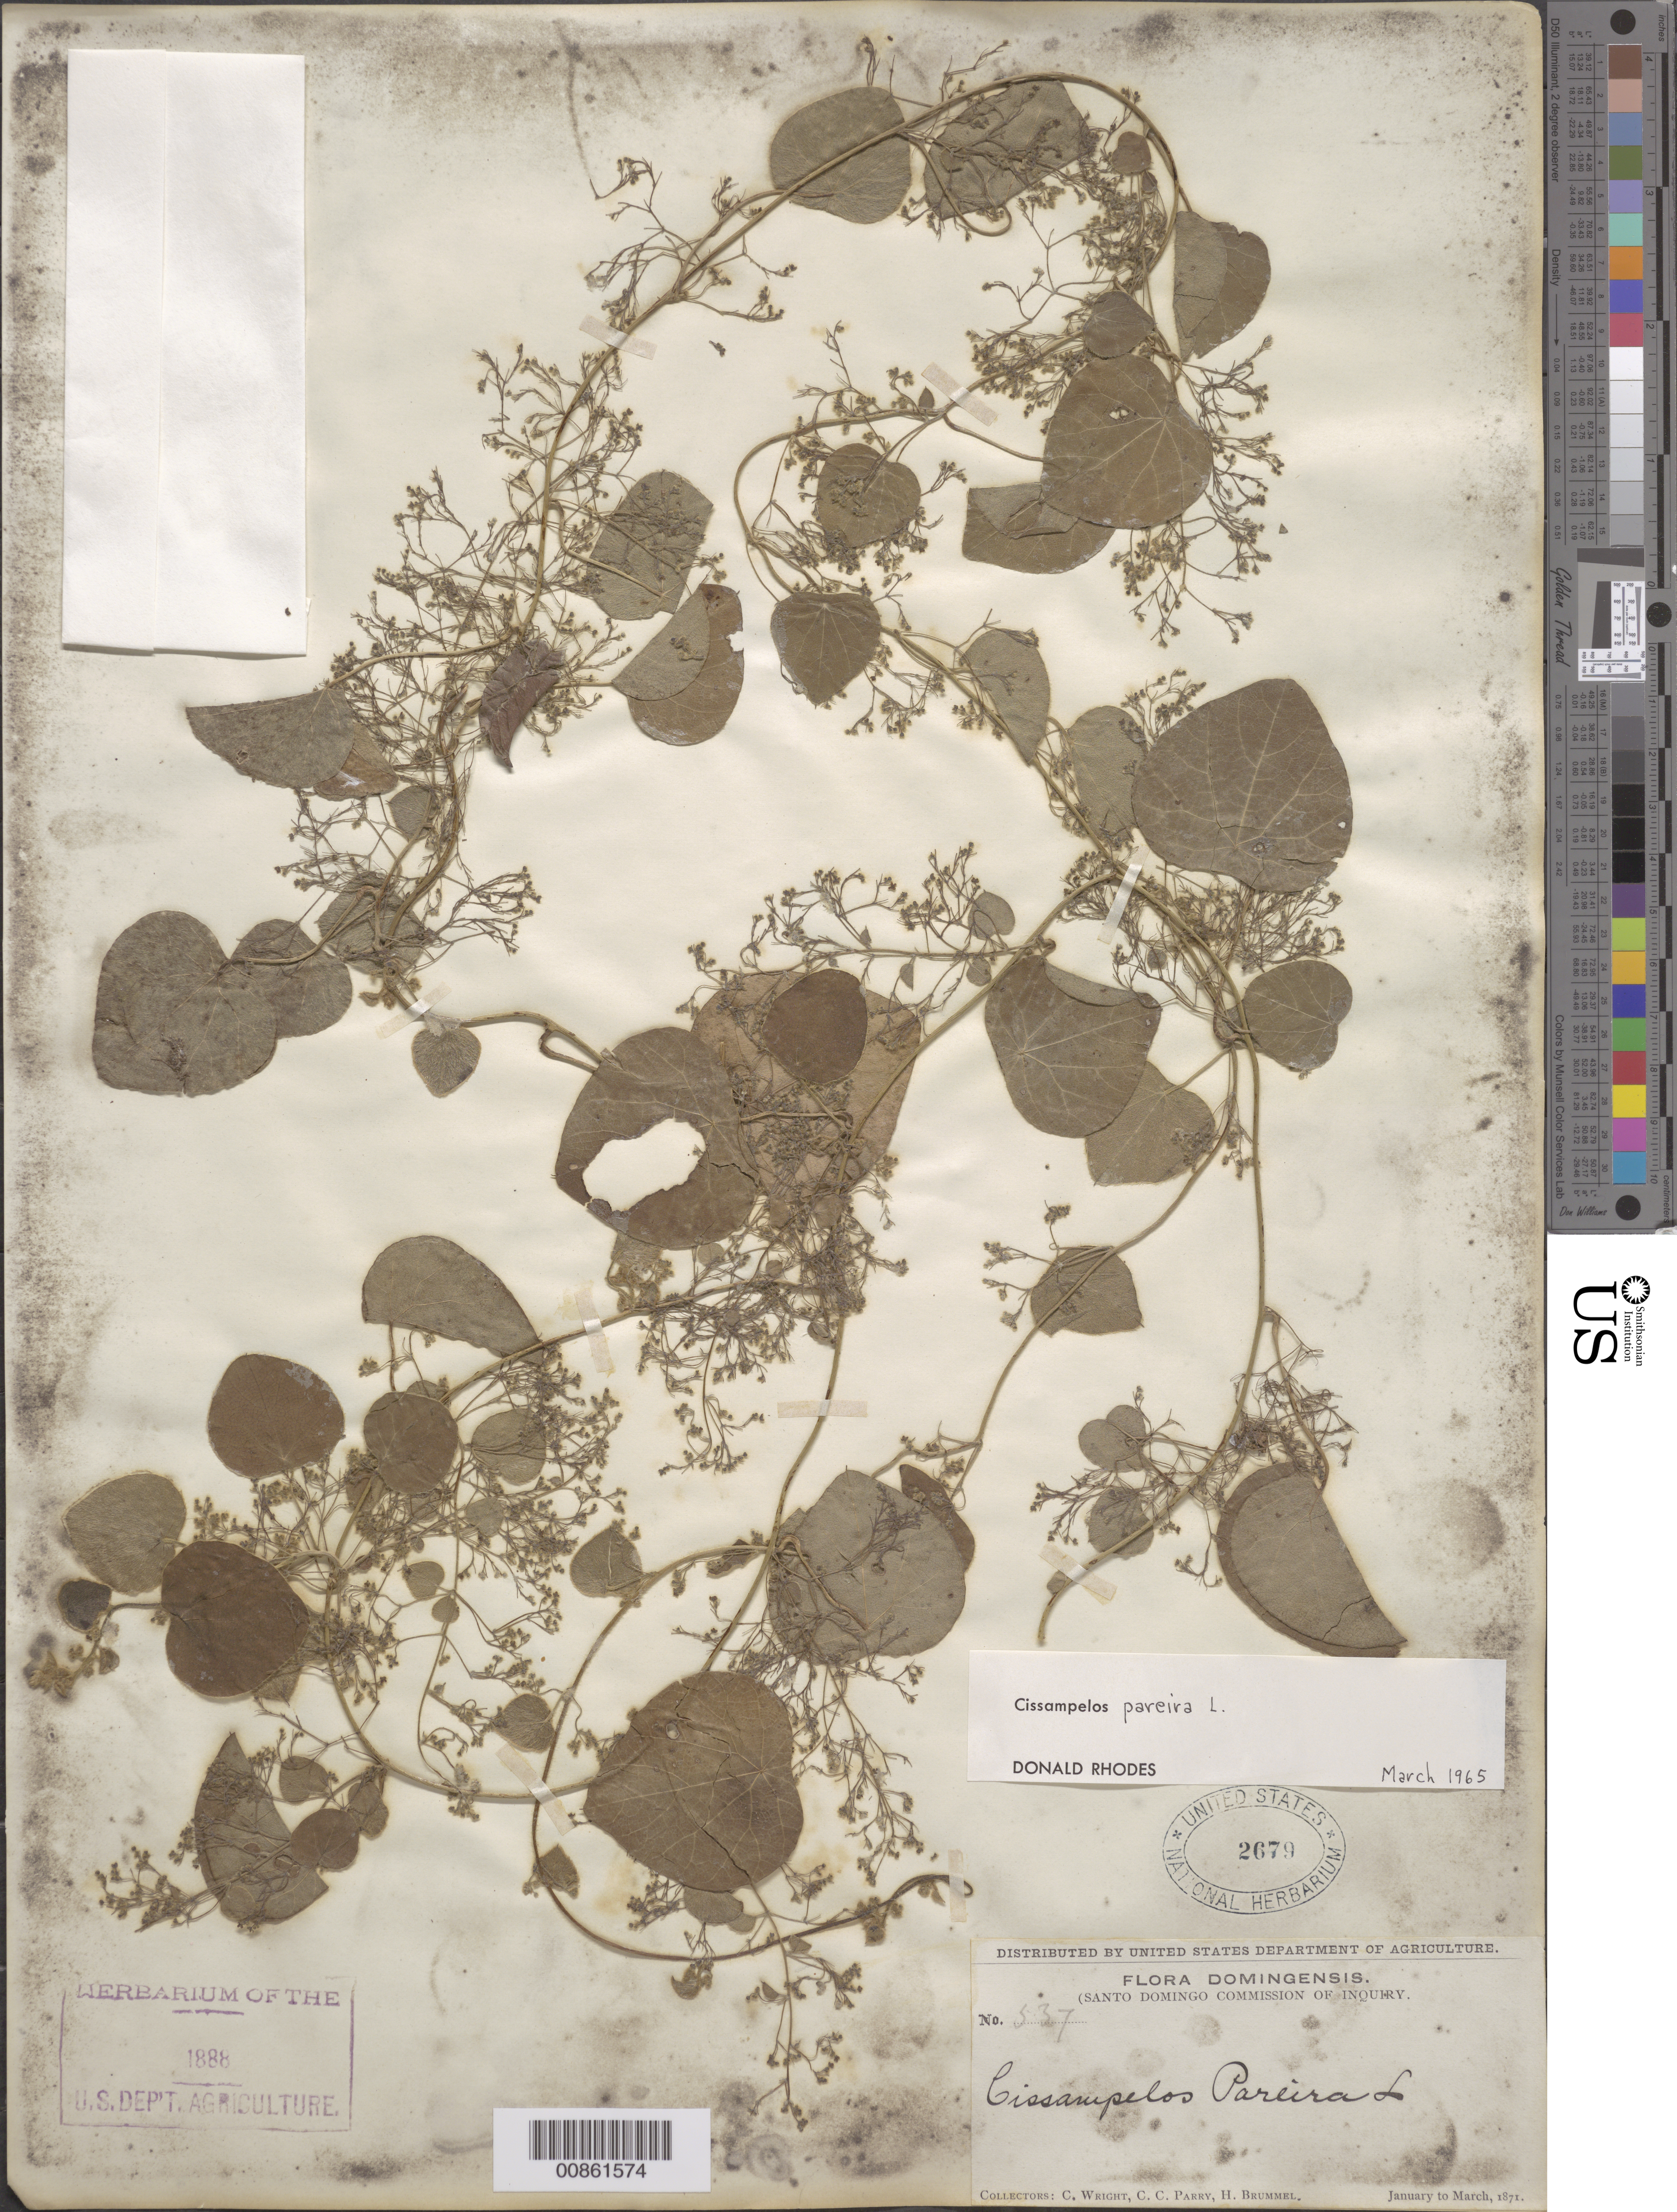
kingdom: Plantae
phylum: Tracheophyta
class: Magnoliopsida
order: Ranunculales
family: Menispermaceae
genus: Cissampelos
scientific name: Cissampelos pareira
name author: L.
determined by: Rhodes, D.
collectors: C. Wright, C. C. Parry & H. Brummel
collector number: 537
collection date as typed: Jan 1871 to -- Mar 1871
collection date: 1871-01/1871-03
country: Dominican Republic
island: Hispaniola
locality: Dominican Republic.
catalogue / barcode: US 2679